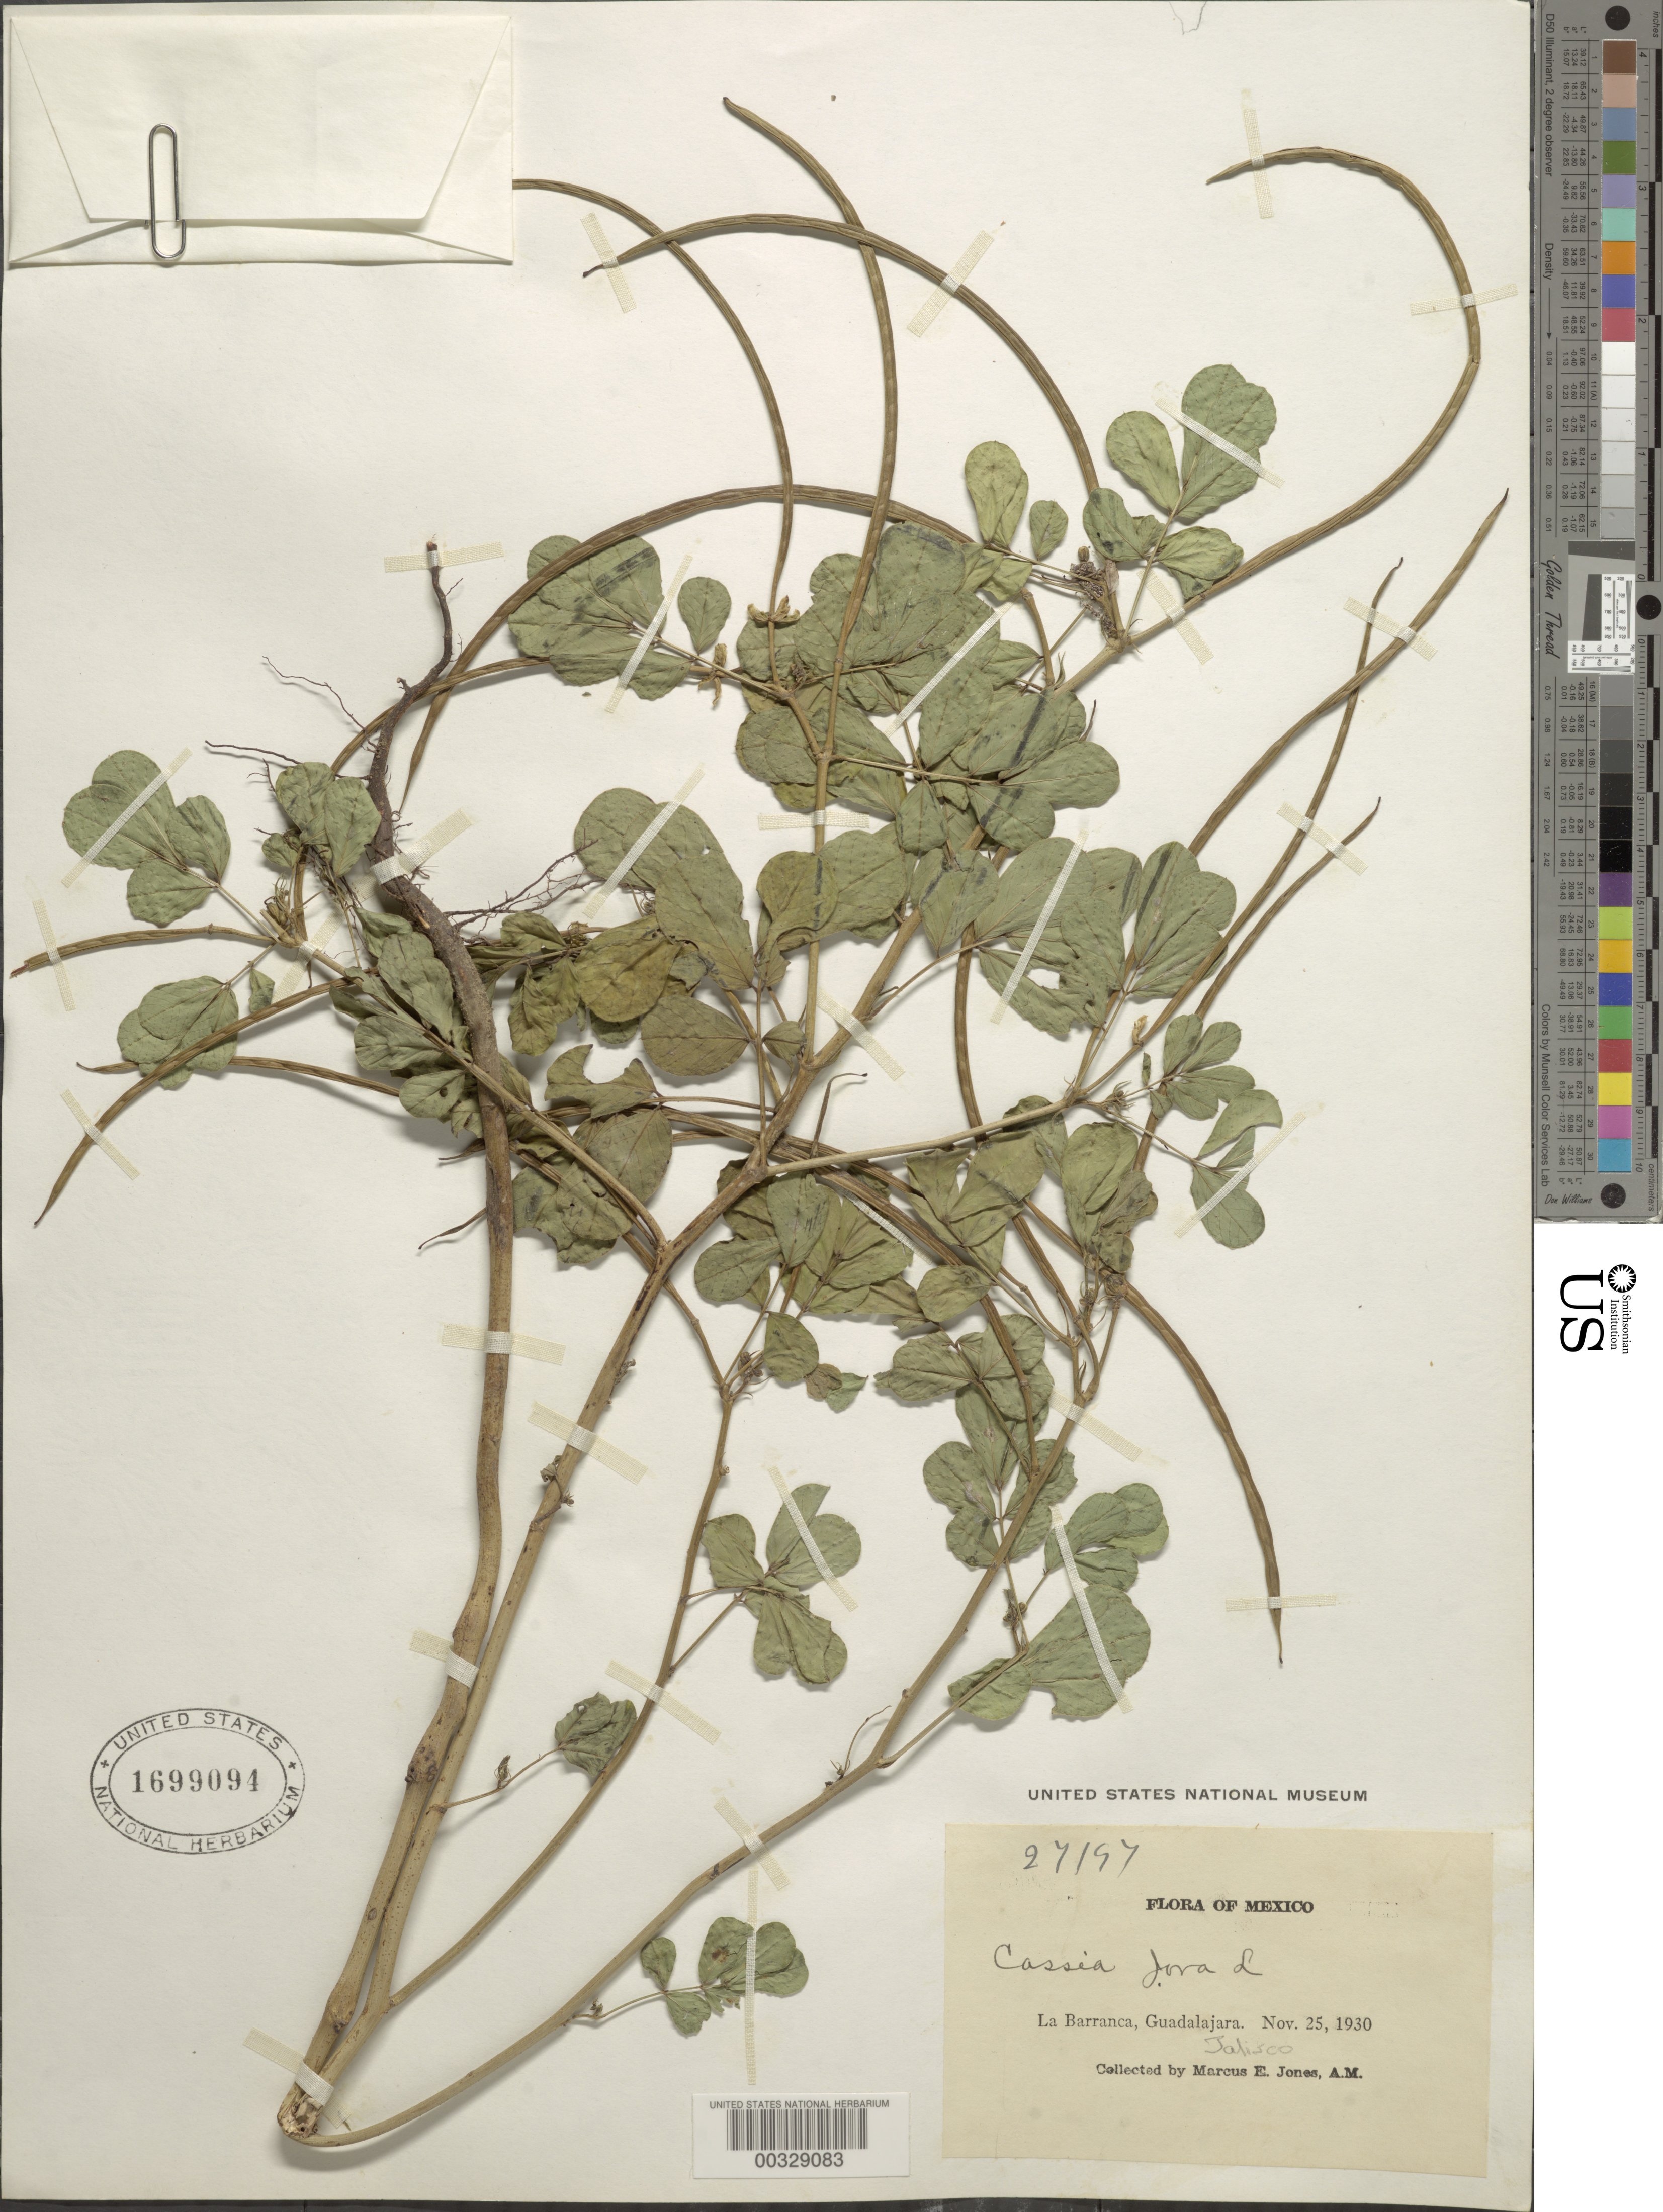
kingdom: Plantae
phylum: Tracheophyta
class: Magnoliopsida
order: Fabales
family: Fabaceae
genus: Senna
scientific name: Senna obtusifolia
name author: (L.) H.S. Irwin & Barneby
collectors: M. E. Jones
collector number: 27197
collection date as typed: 25 Nov 1930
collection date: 1930-11-25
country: Mexico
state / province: Jalisco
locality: La barranca, Guadalajara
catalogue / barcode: US 1699094